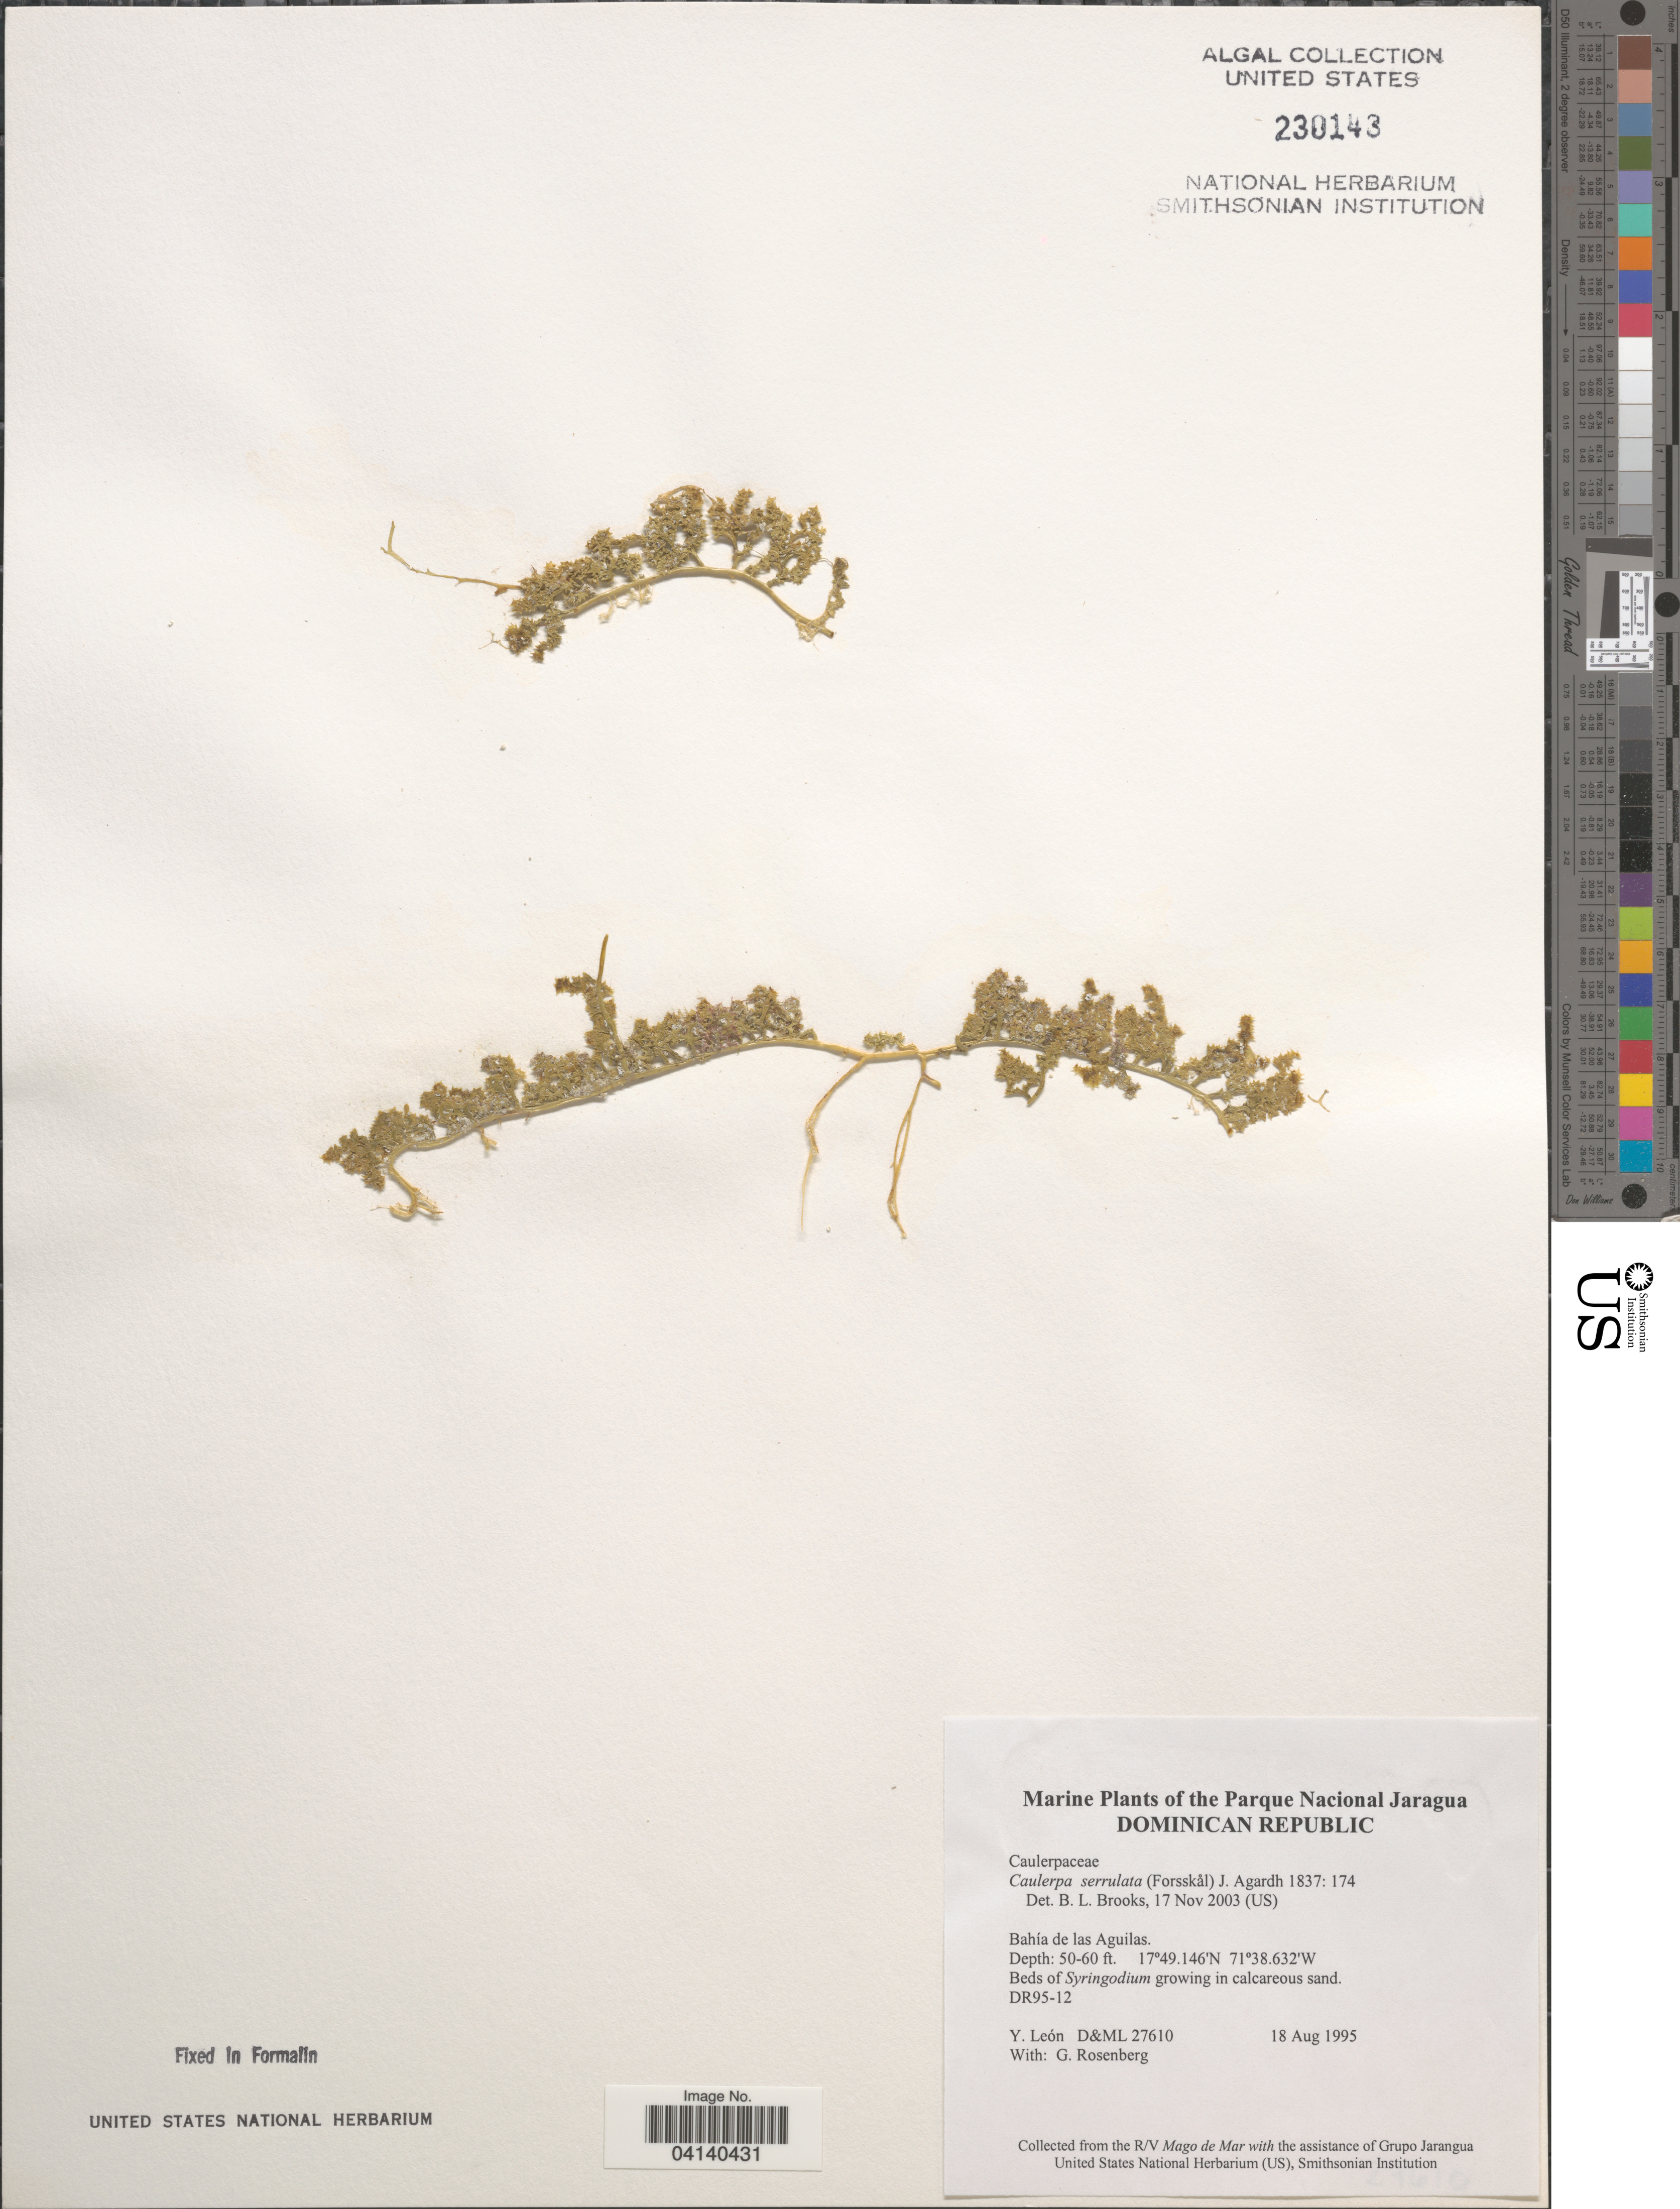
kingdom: Plantae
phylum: Chlorophyta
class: Ulvophyceae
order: Bryopsidales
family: Caulerpaceae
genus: Caulerpa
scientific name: Caulerpa serrulata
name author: (Forssk.) J. Agardh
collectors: Y. León & G. Rosenberg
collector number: D&ML27610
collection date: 1995-08-18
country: Dominican Republic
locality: The Parque Nacional Jaragua. Bahía de las Aguilas.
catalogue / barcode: US 230143